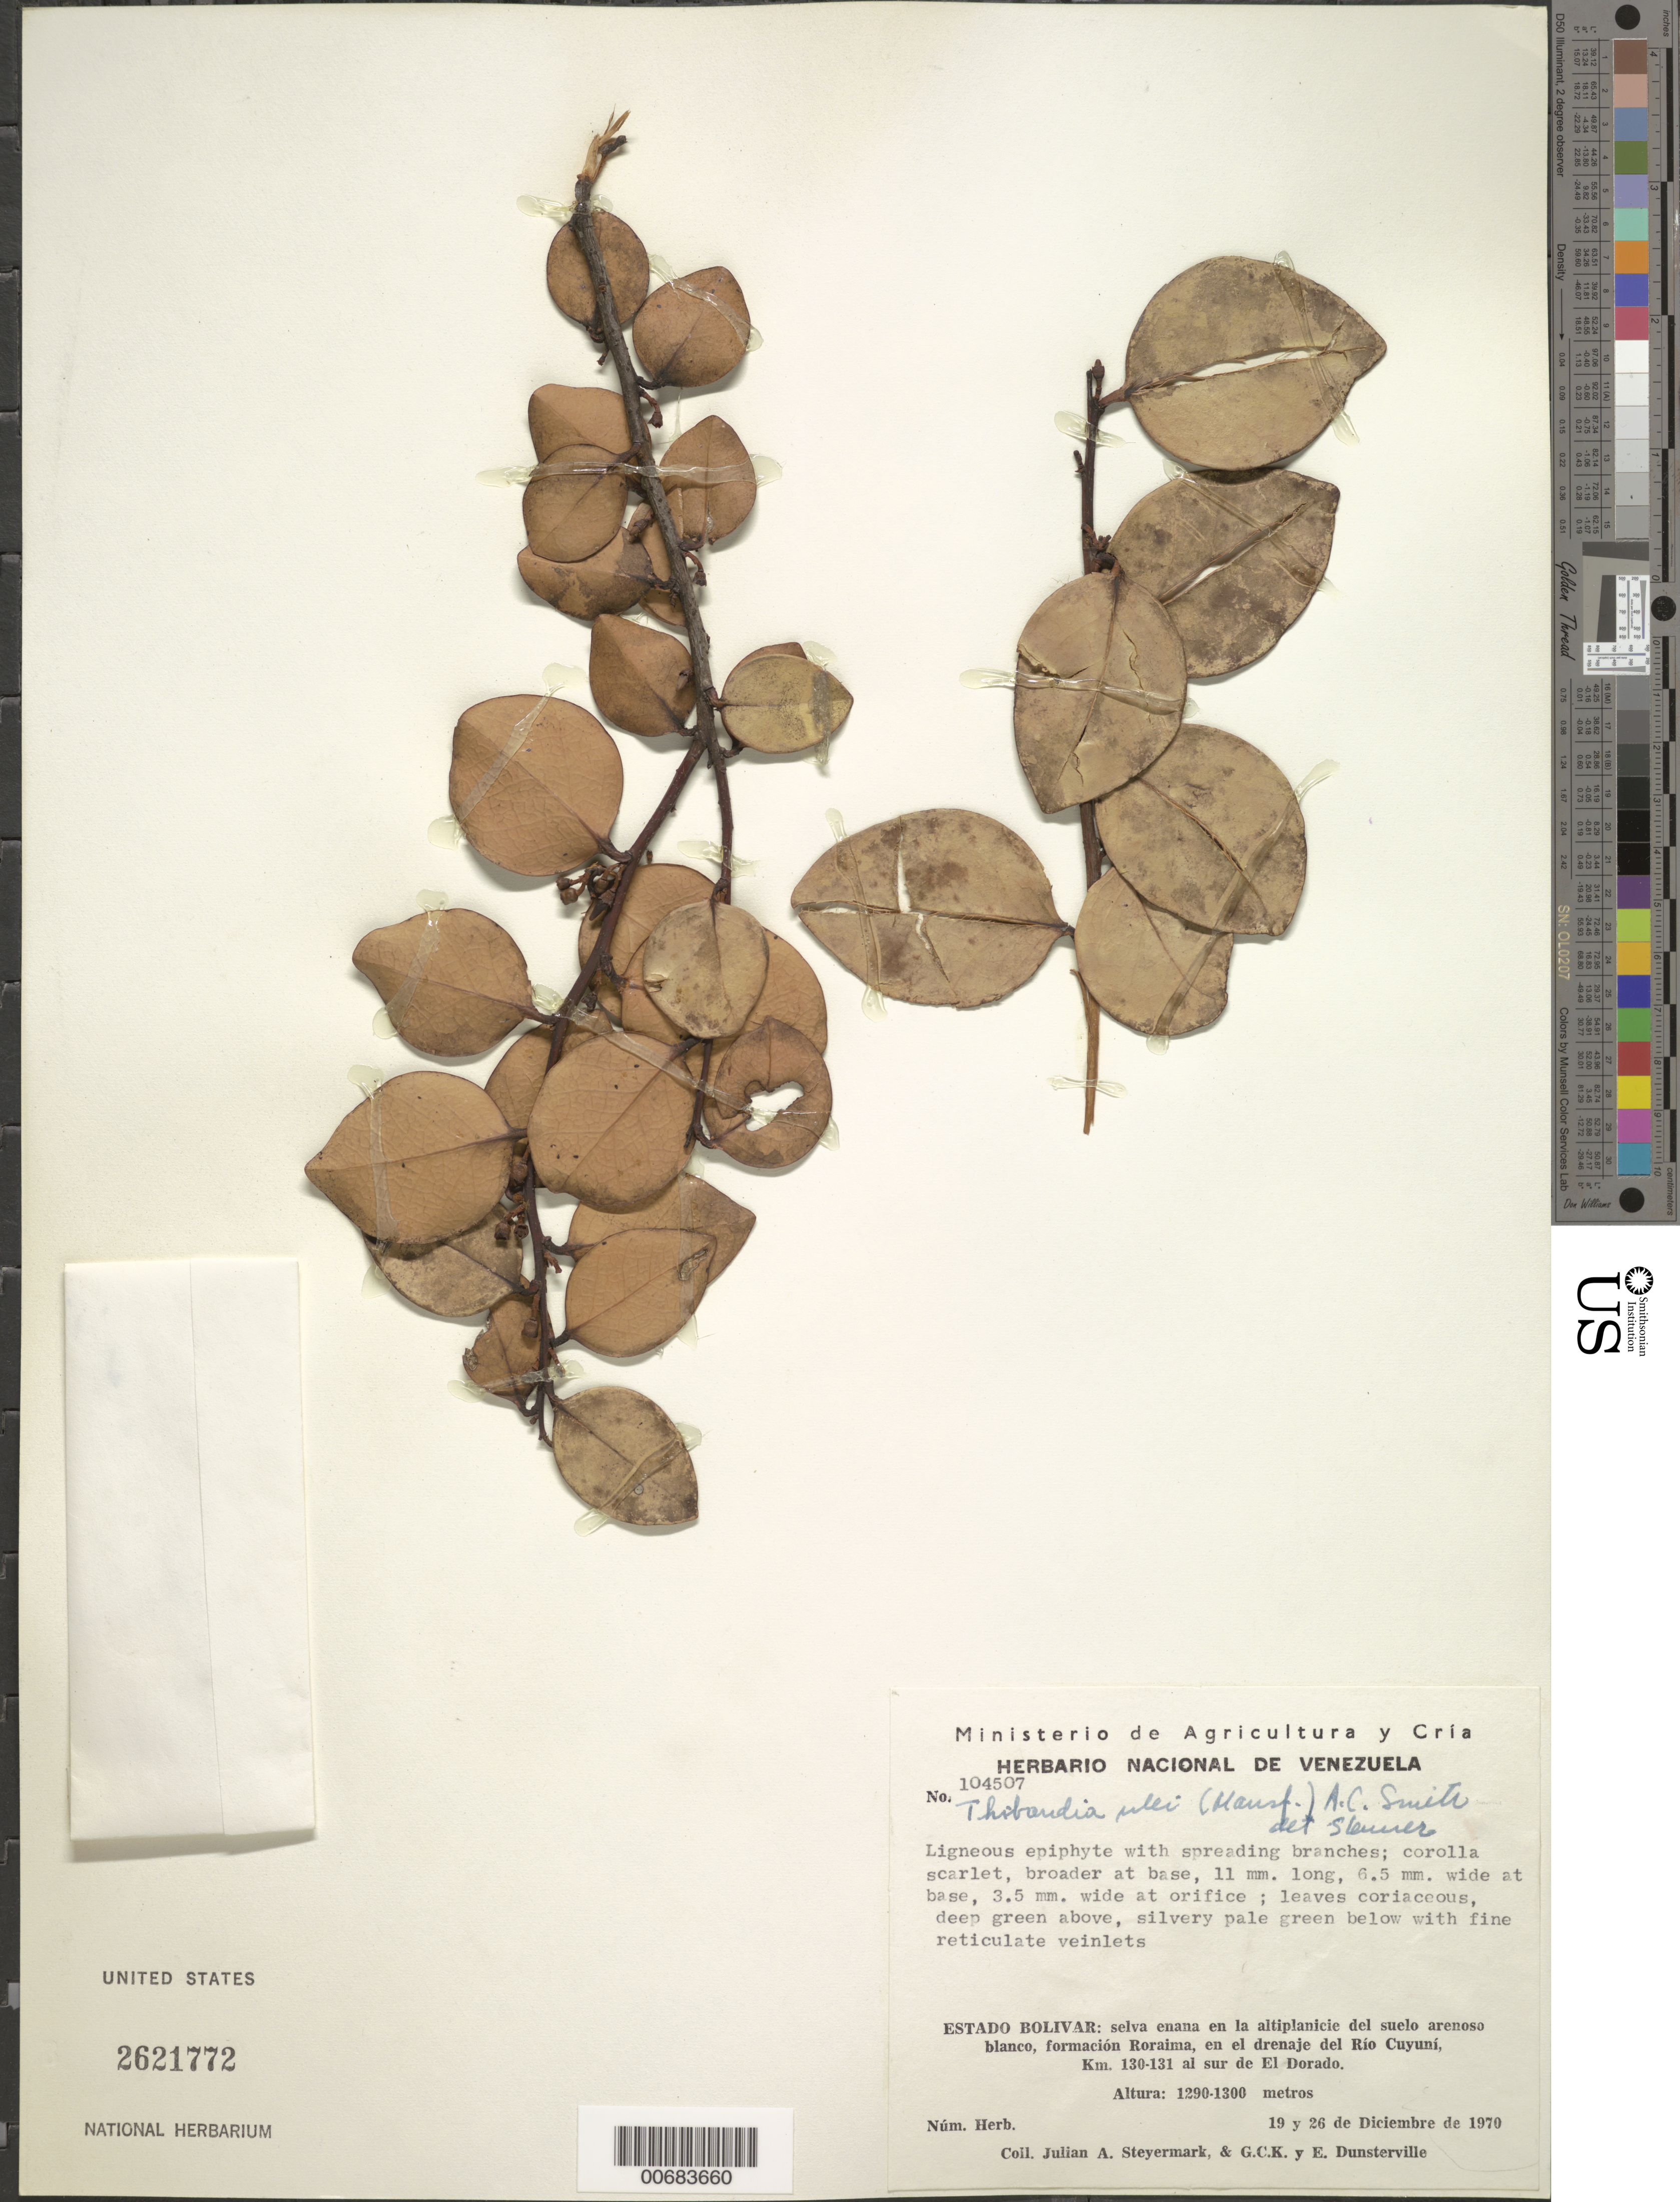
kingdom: Plantae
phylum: Tracheophyta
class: Magnoliopsida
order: Ericales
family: Ericaceae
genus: Thibaudia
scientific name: Thibaudia ulei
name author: A.C. Sm.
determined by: Sleumer, H. O.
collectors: J. Steyermark, G. C. K. Dunsterville & E. Dunsterville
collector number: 104507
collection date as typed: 19-Dec-70 to 26-Dec-70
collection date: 1970-12-19/1970-12-26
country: Venezuela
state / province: Bolívar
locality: Roraima, Río Cuyuní drainage, 130-131 km S of El Dorado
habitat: Dwarf forest on high plateau, white sandy ground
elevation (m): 1290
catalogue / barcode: US 2621772